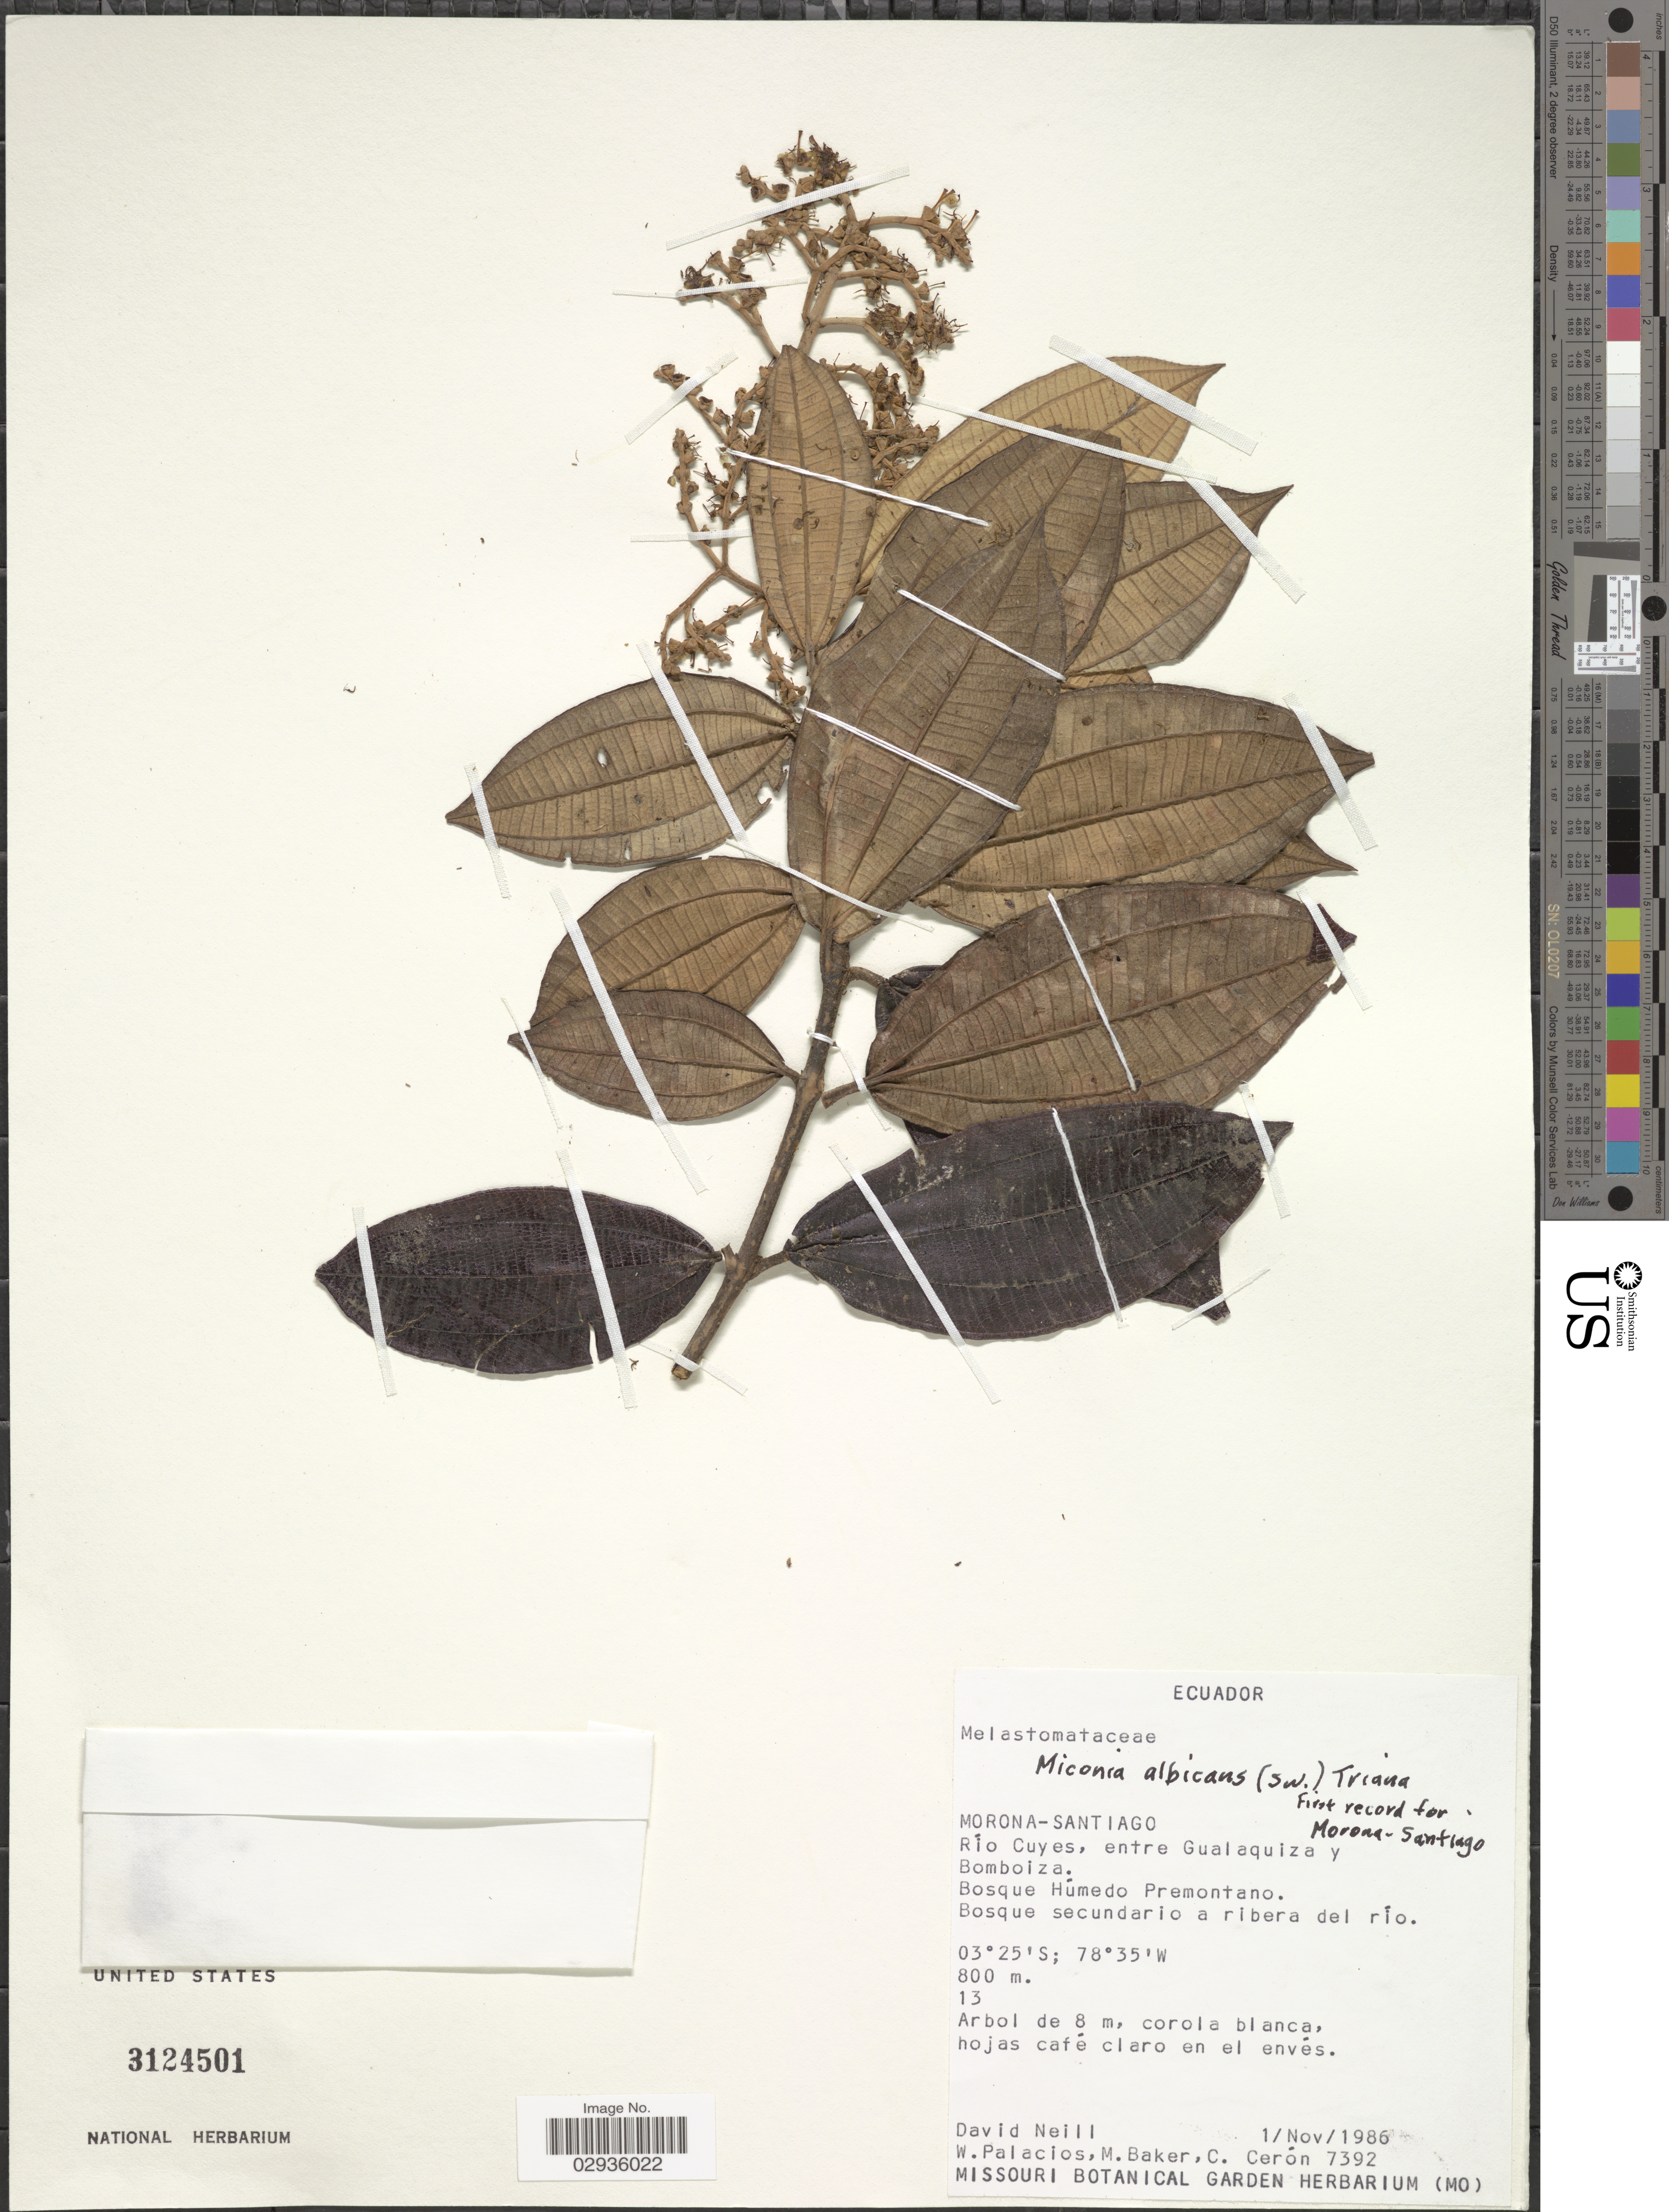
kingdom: Plantae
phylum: Tracheophyta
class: Magnoliopsida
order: Myrtales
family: Melastomataceae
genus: Miconia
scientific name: Miconia albicans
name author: (Sw.) Steud.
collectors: D. Neill, W. Palacios, M. Baker & C. E. Cerón M.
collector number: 7392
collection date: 1986-11-01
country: Ecuador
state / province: Morona-Santiago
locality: Río Cuyes, entre Gualaquiza y Bomboiza.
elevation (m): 800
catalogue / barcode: US 3124501